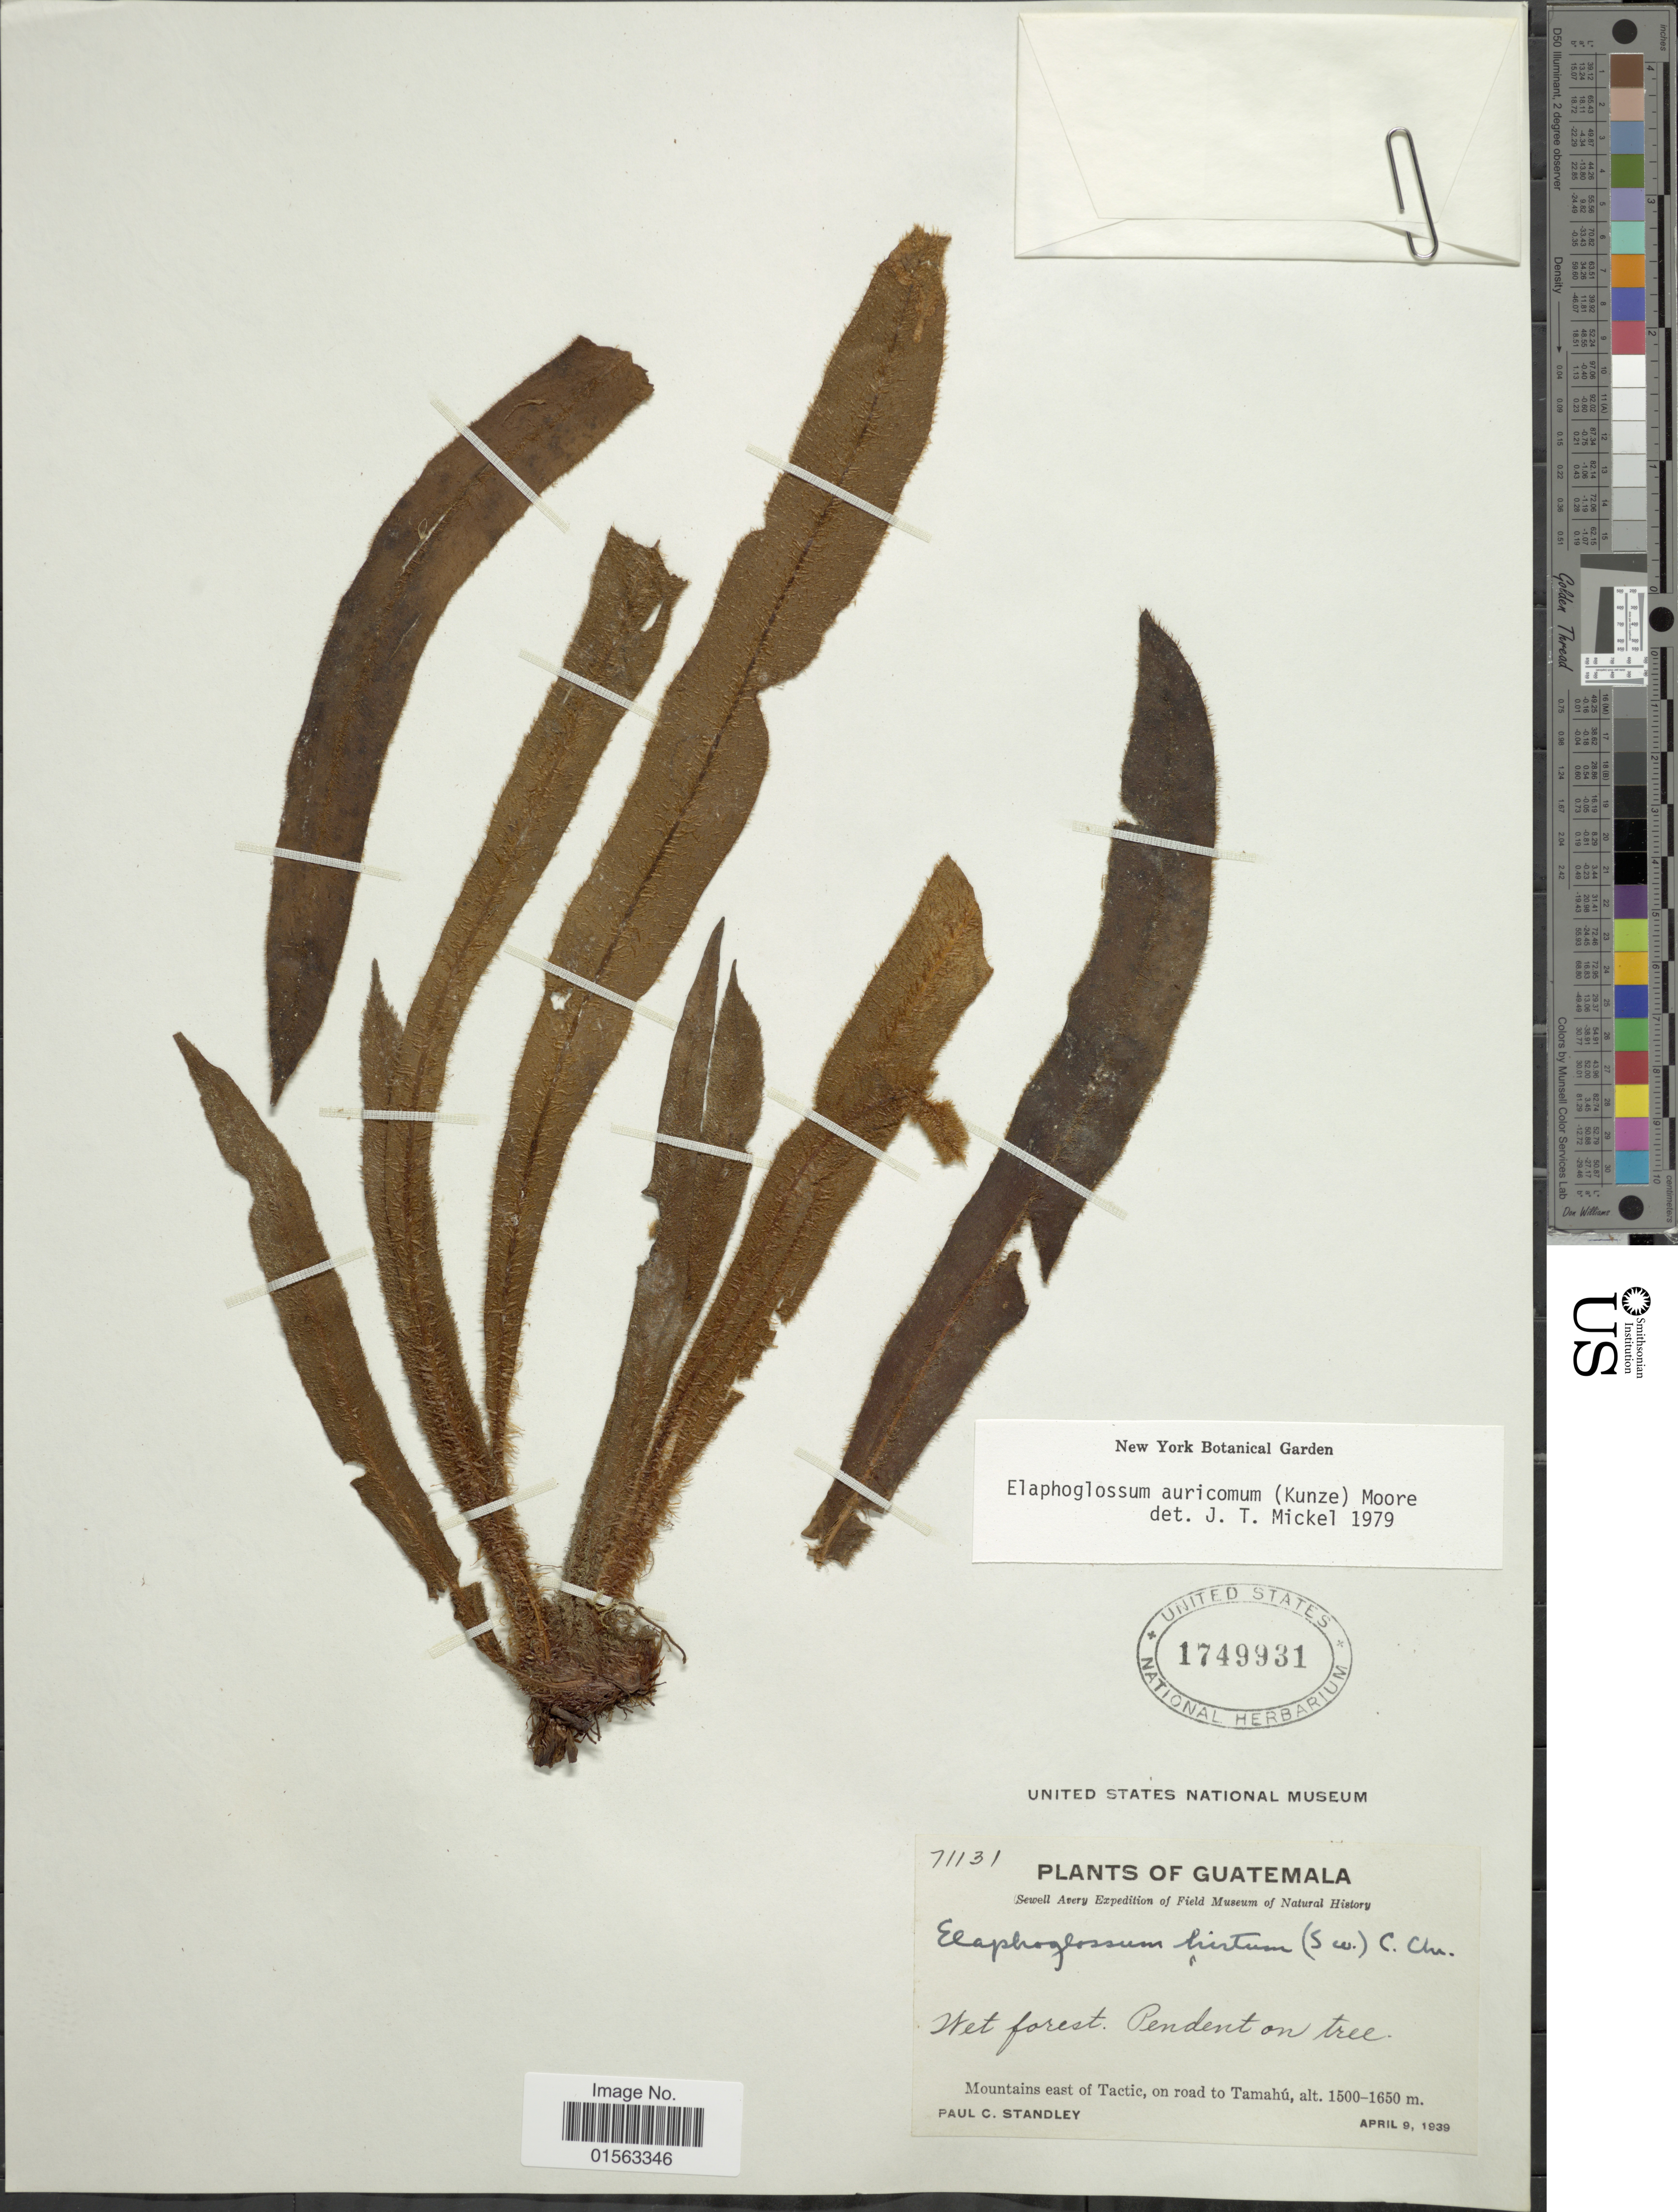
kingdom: Plantae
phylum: Tracheophyta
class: Polypodiopsida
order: Polypodiales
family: Dryopteridaceae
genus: Elaphoglossum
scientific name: Elaphoglossum auricomum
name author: (Kunze) T. Moore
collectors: P. C. Standley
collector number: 71131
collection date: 1939-04-09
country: Guatemala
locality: Mountains east of Tactic, on road to Tamahu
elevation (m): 1500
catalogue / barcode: US 1749931